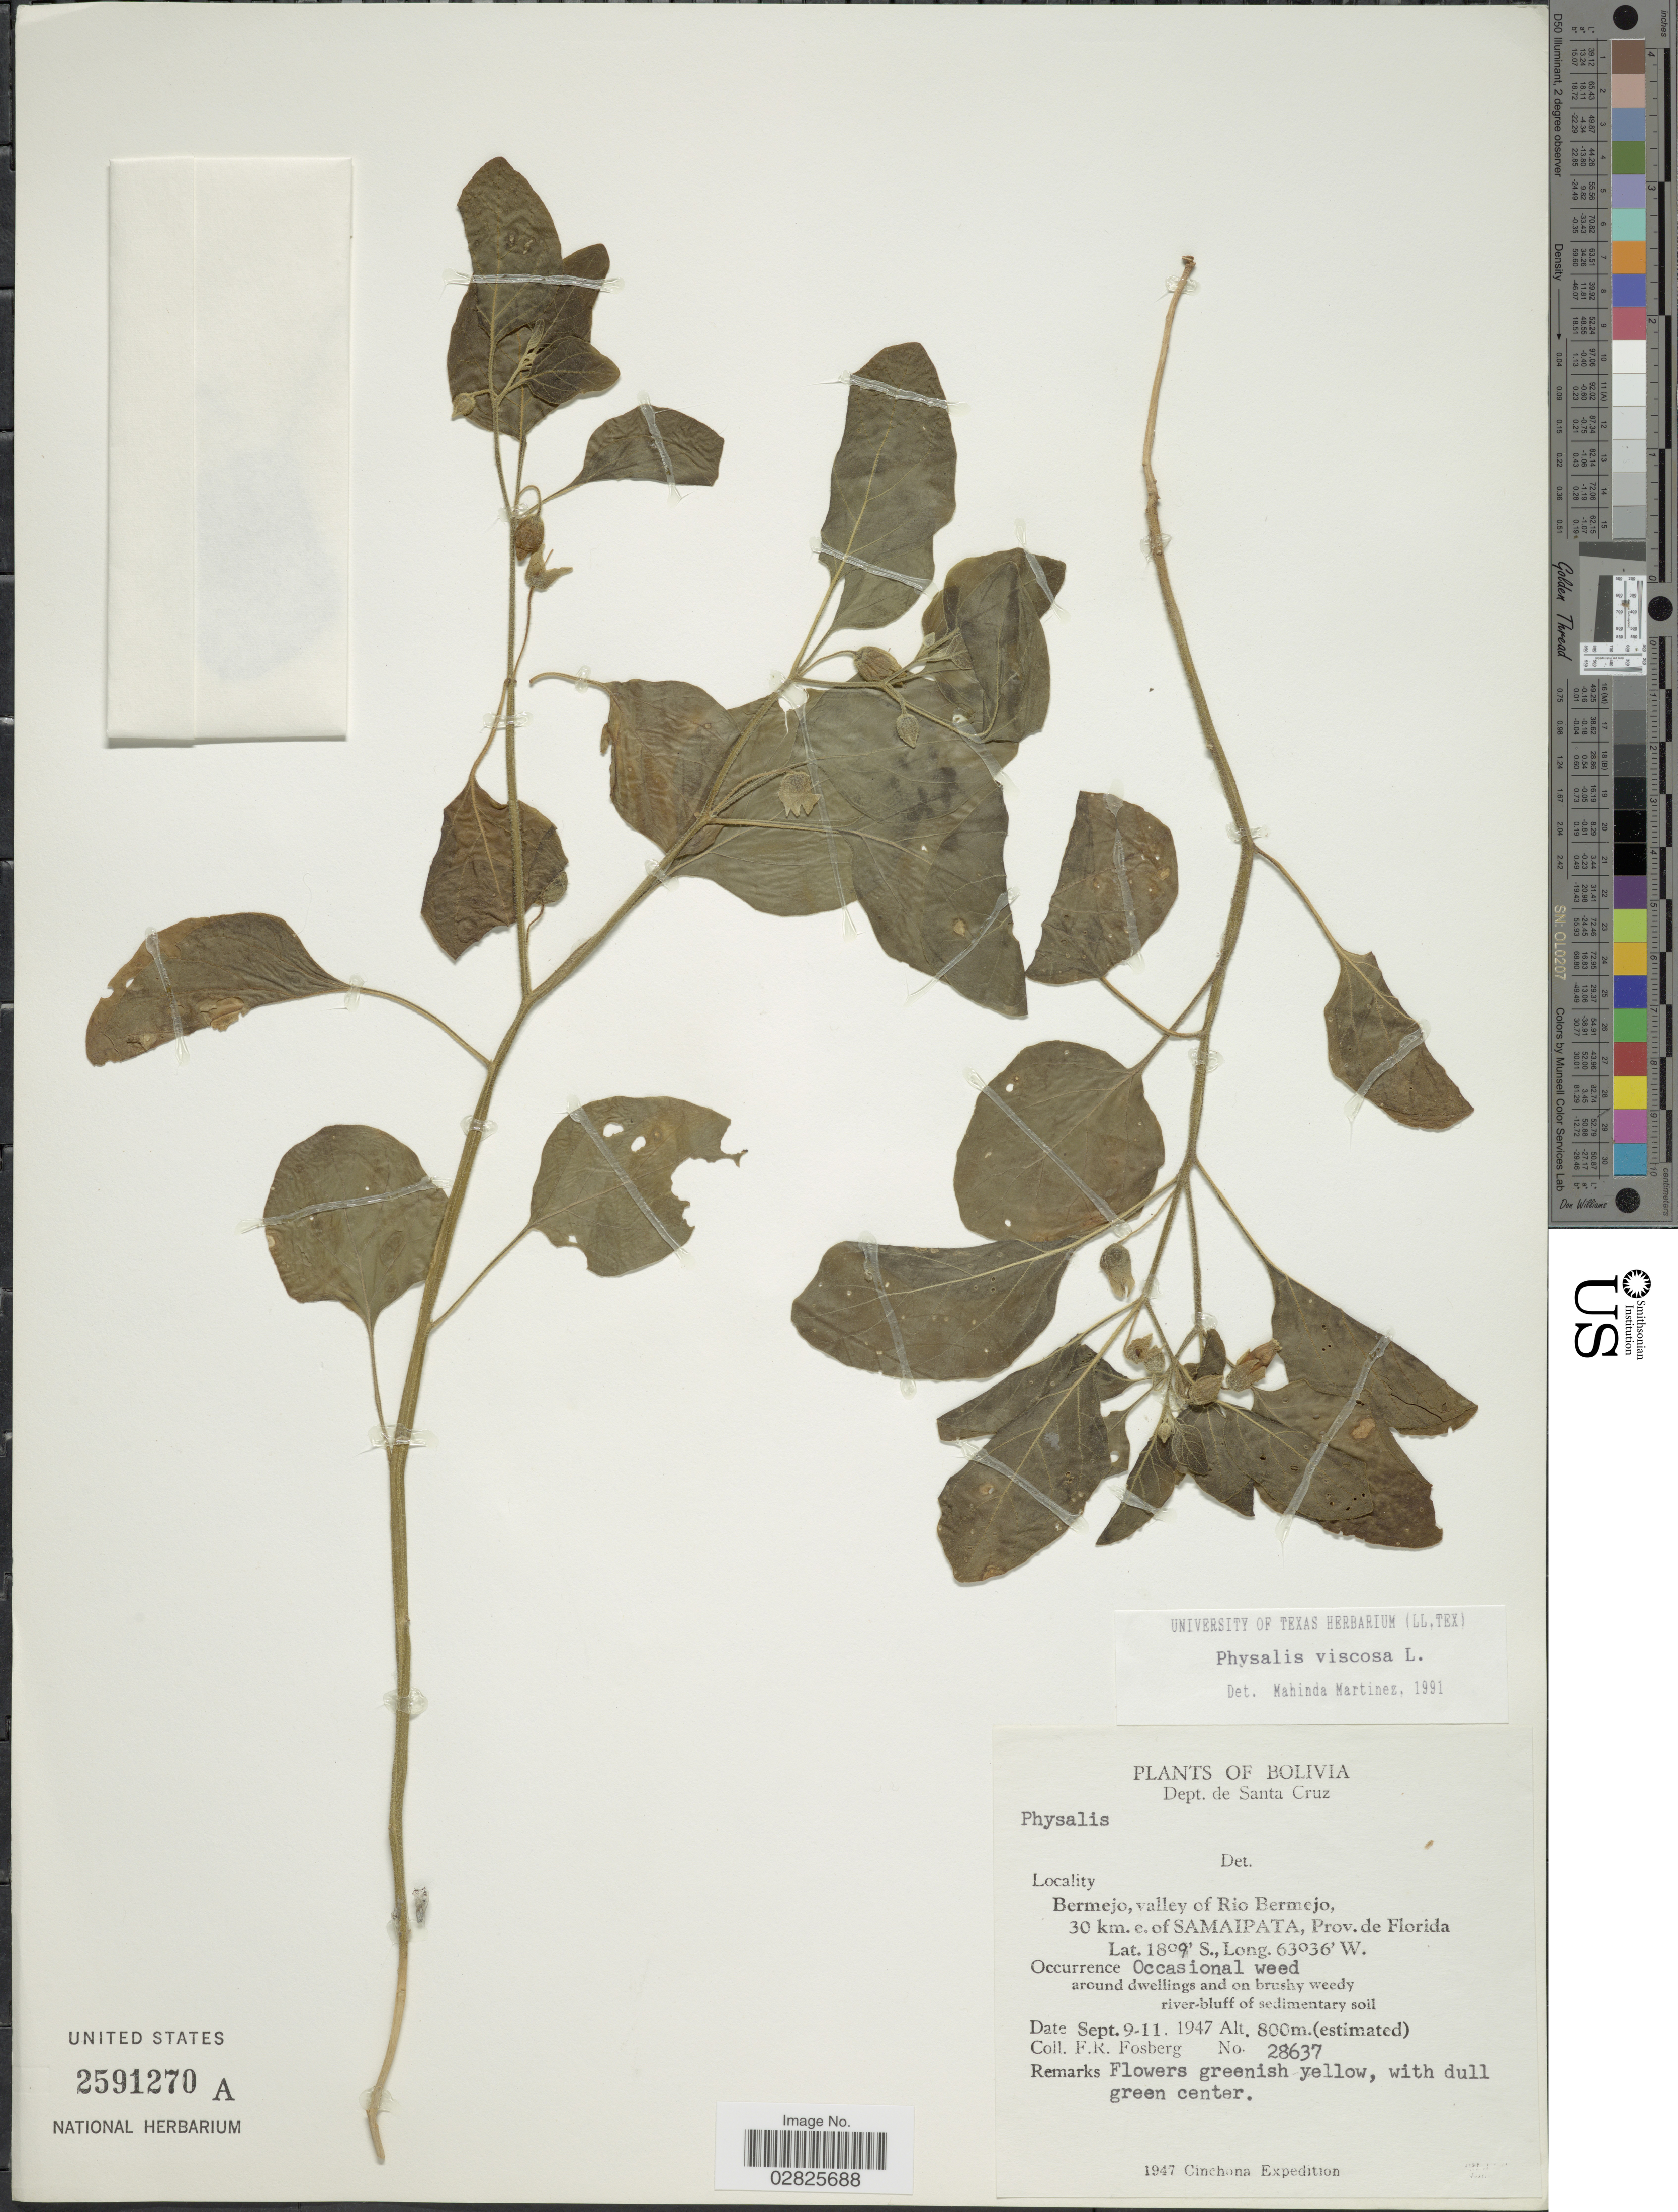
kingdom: Plantae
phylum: Tracheophyta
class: Magnoliopsida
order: Solanales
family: Solanaceae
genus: Physalis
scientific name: Physalis viscosa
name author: L.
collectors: F. R. Fosberg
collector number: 28637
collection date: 1947-09-09/1947-09-11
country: Bolivia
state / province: Santa Cruz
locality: Dept. de Santa Cruz. Bermejo, valley of Rio Bermejo, 30 km. e. of SAMAIPATA, Prov. de Florida.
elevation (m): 800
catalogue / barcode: US 2591270A